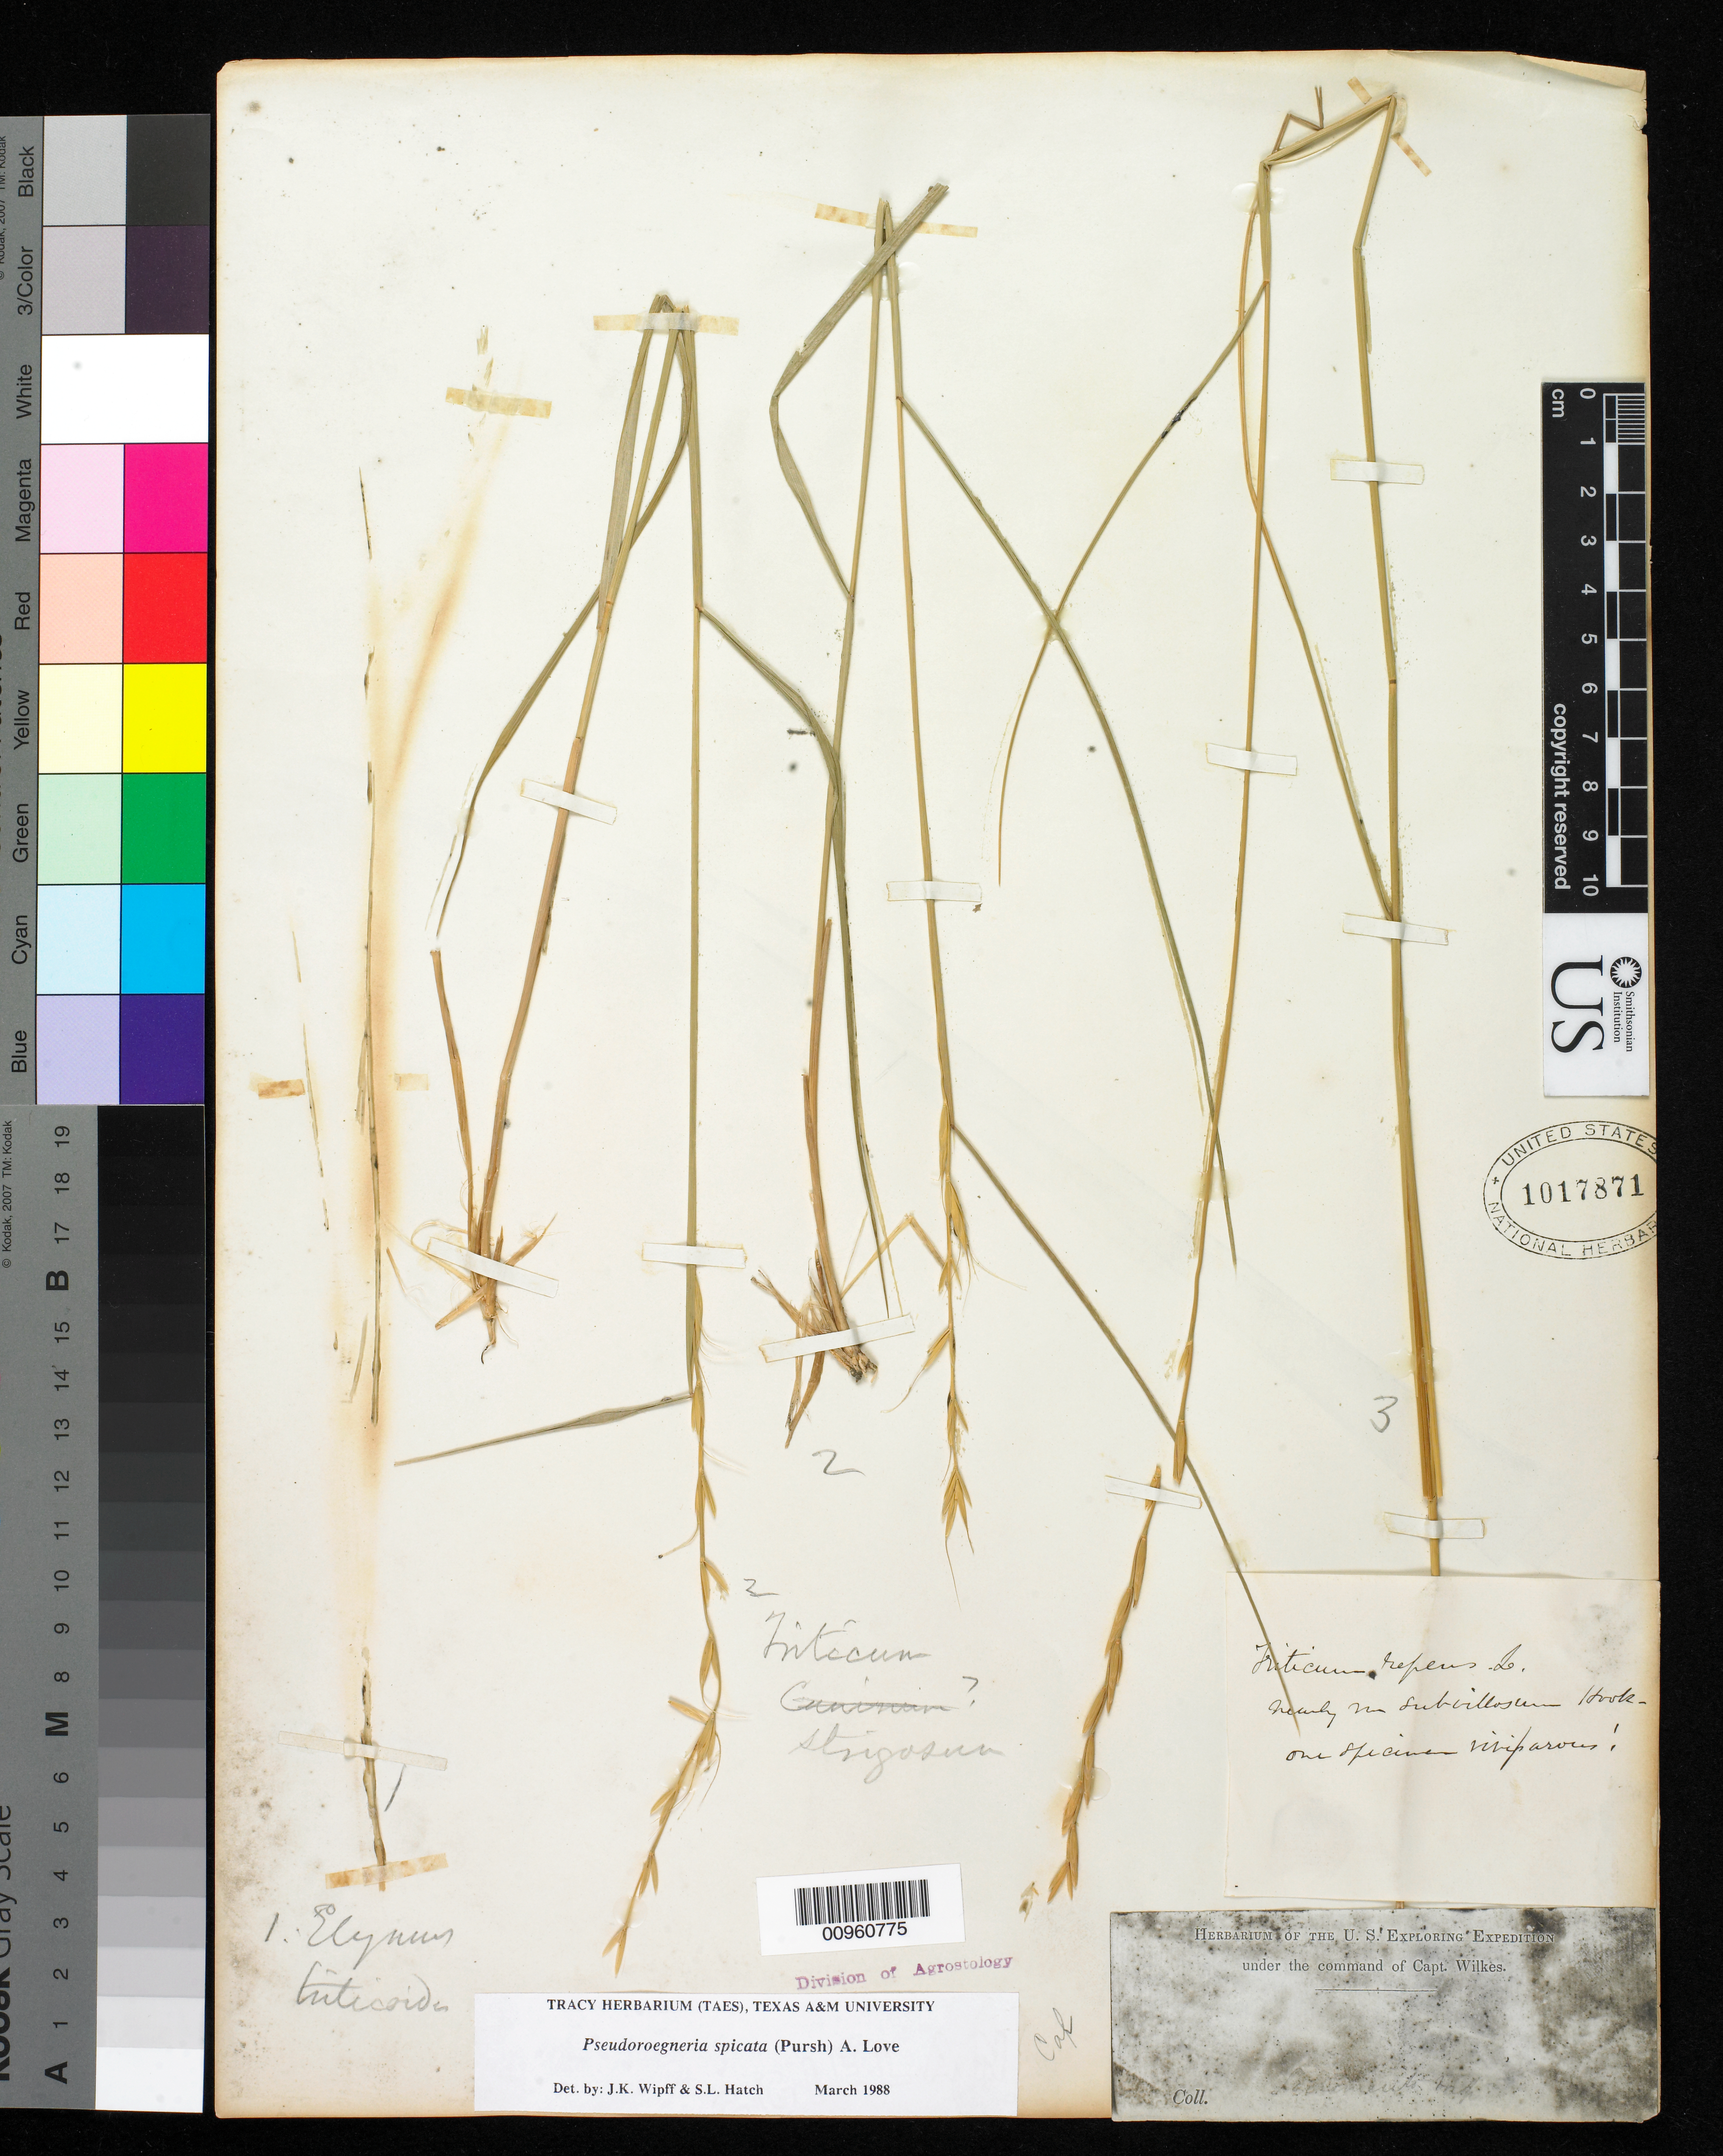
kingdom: Plantae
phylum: Tracheophyta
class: Liliopsida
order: Poales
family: Poaceae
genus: Pseudoroegneria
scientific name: Pseudoroegneria spicata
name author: (Pursh) Á. Löve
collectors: Wilkes Explor. Exped.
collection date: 1838/1842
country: United States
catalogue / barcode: US 1017871